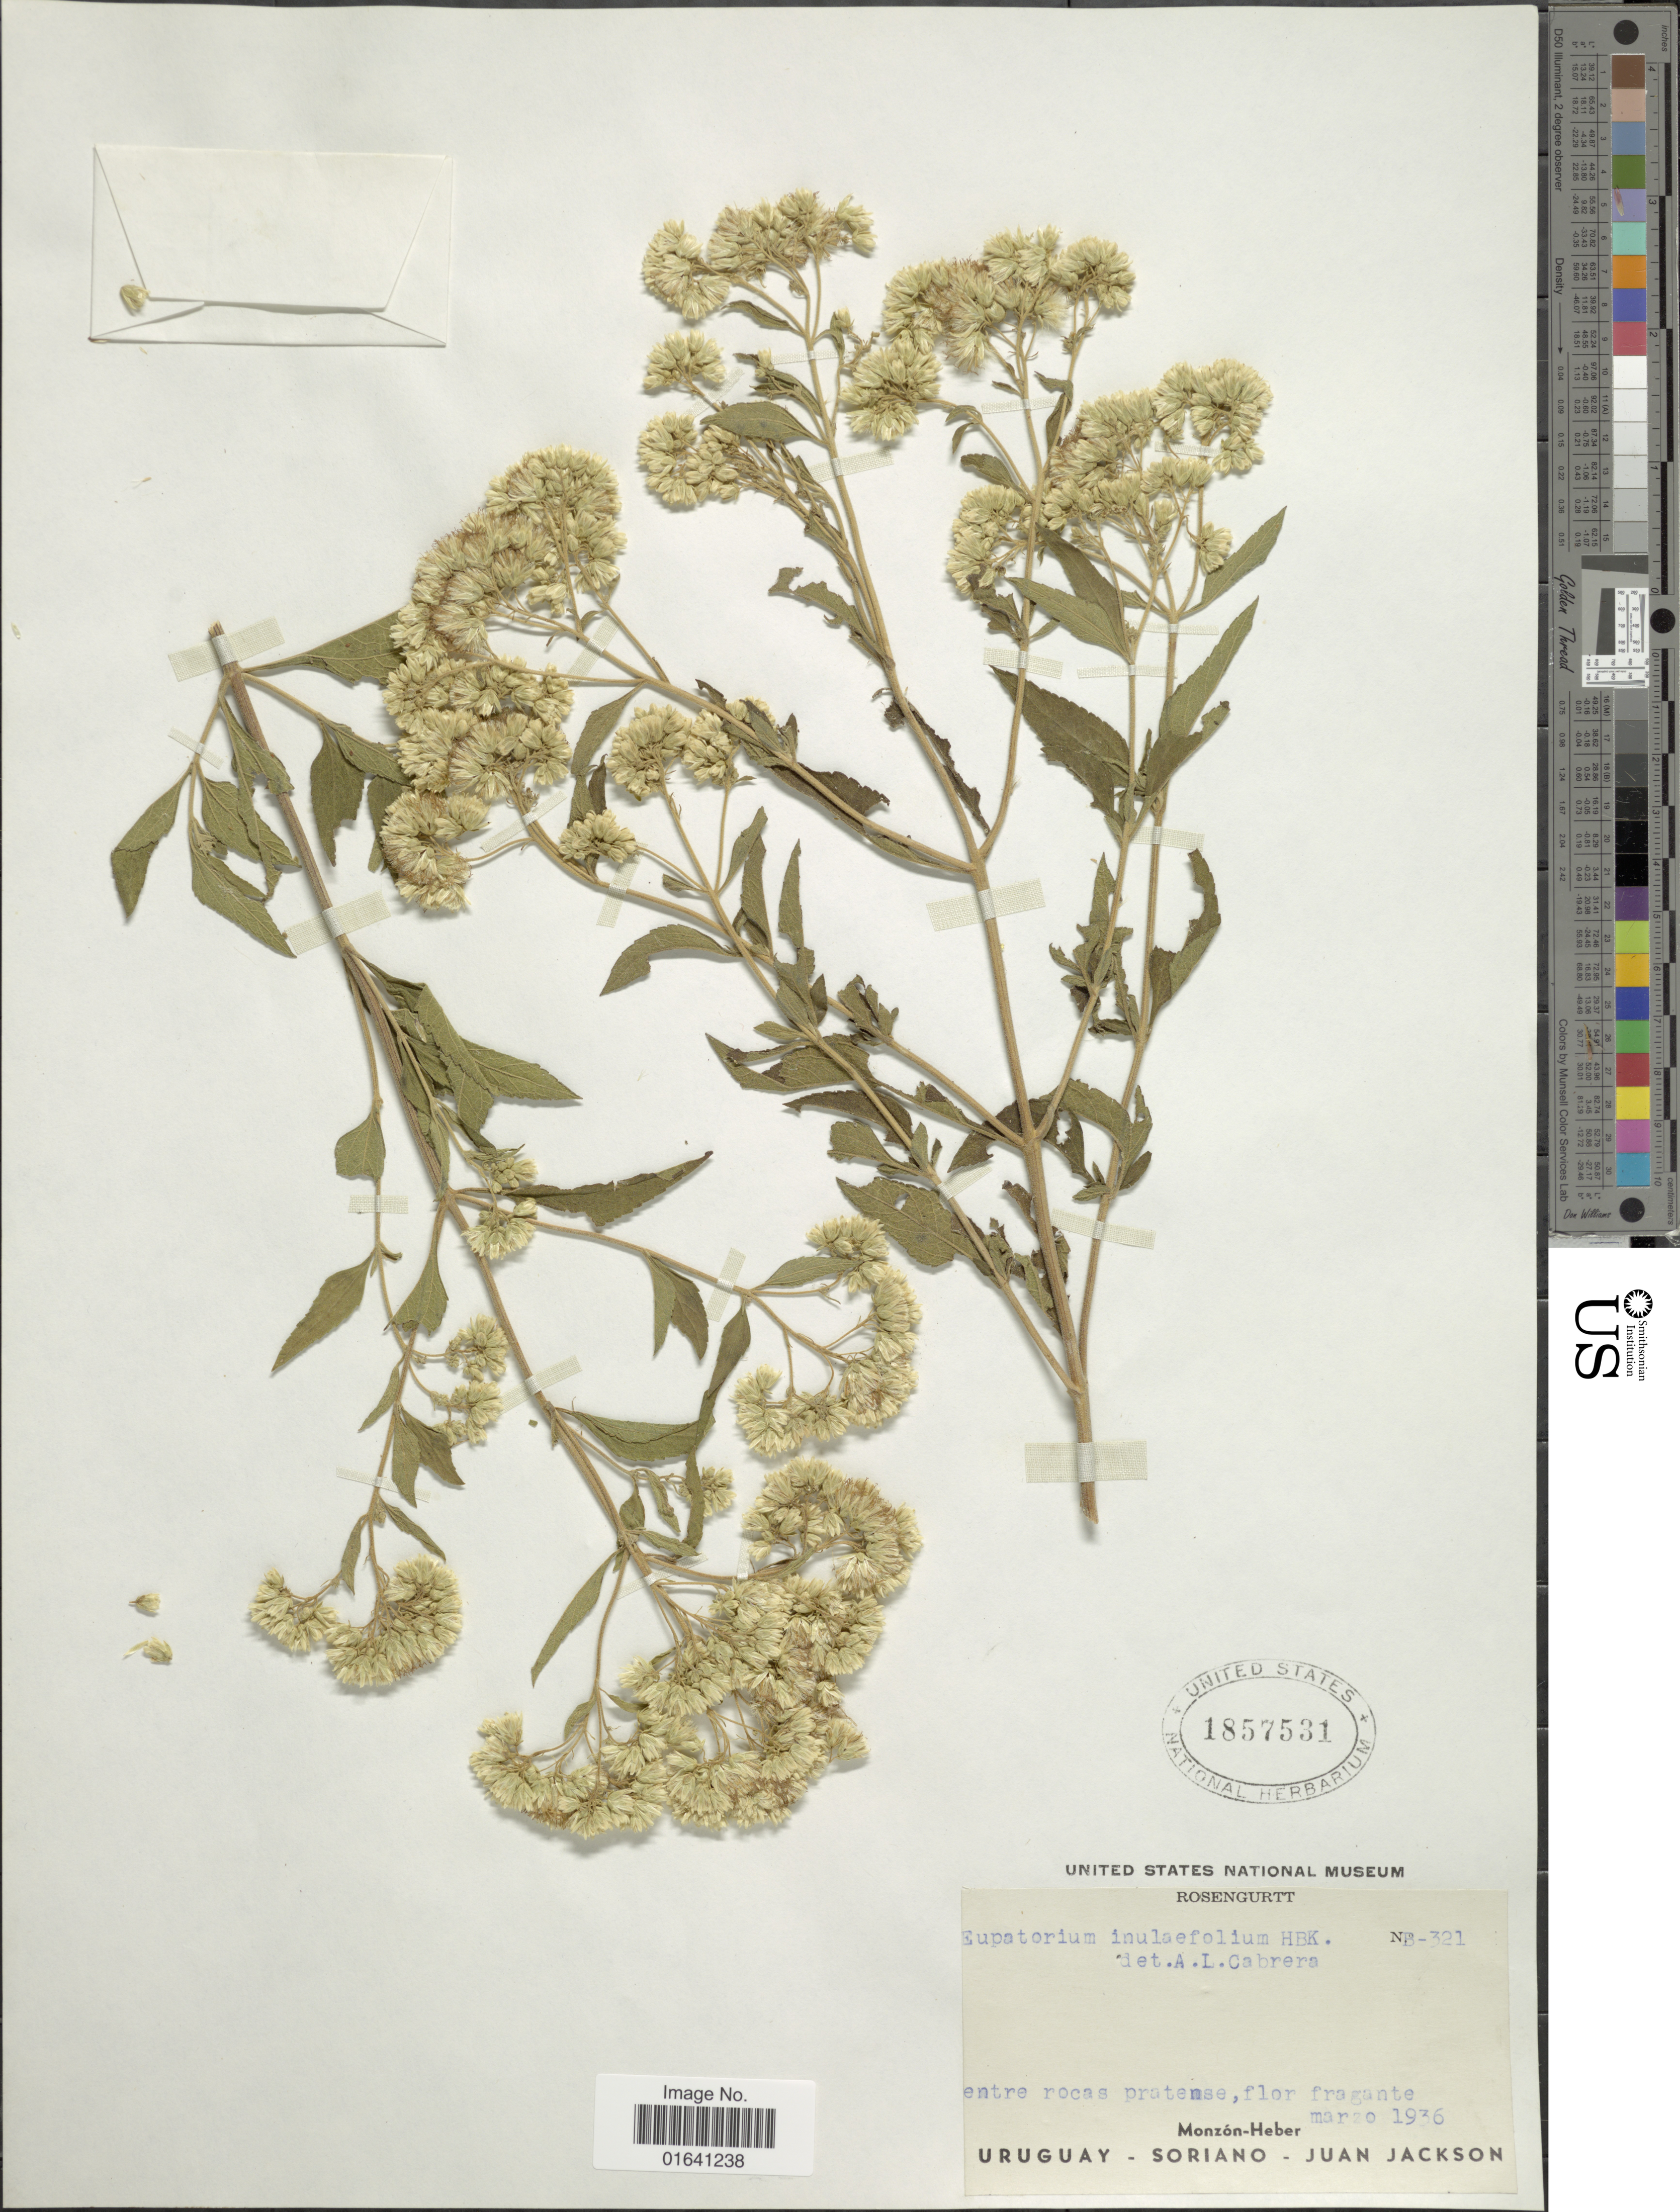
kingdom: Plantae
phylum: Tracheophyta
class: Magnoliopsida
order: Asterales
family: Asteraceae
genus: Austroeupatorium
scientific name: Austroeupatorium inulaefolium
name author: (Kunth) R.M. King & H. Rob.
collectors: Rosengurtt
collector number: B-321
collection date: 1936-03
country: Uruguay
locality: Monzón-Heber, Soriano - Juam Jackson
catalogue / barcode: US 1857531